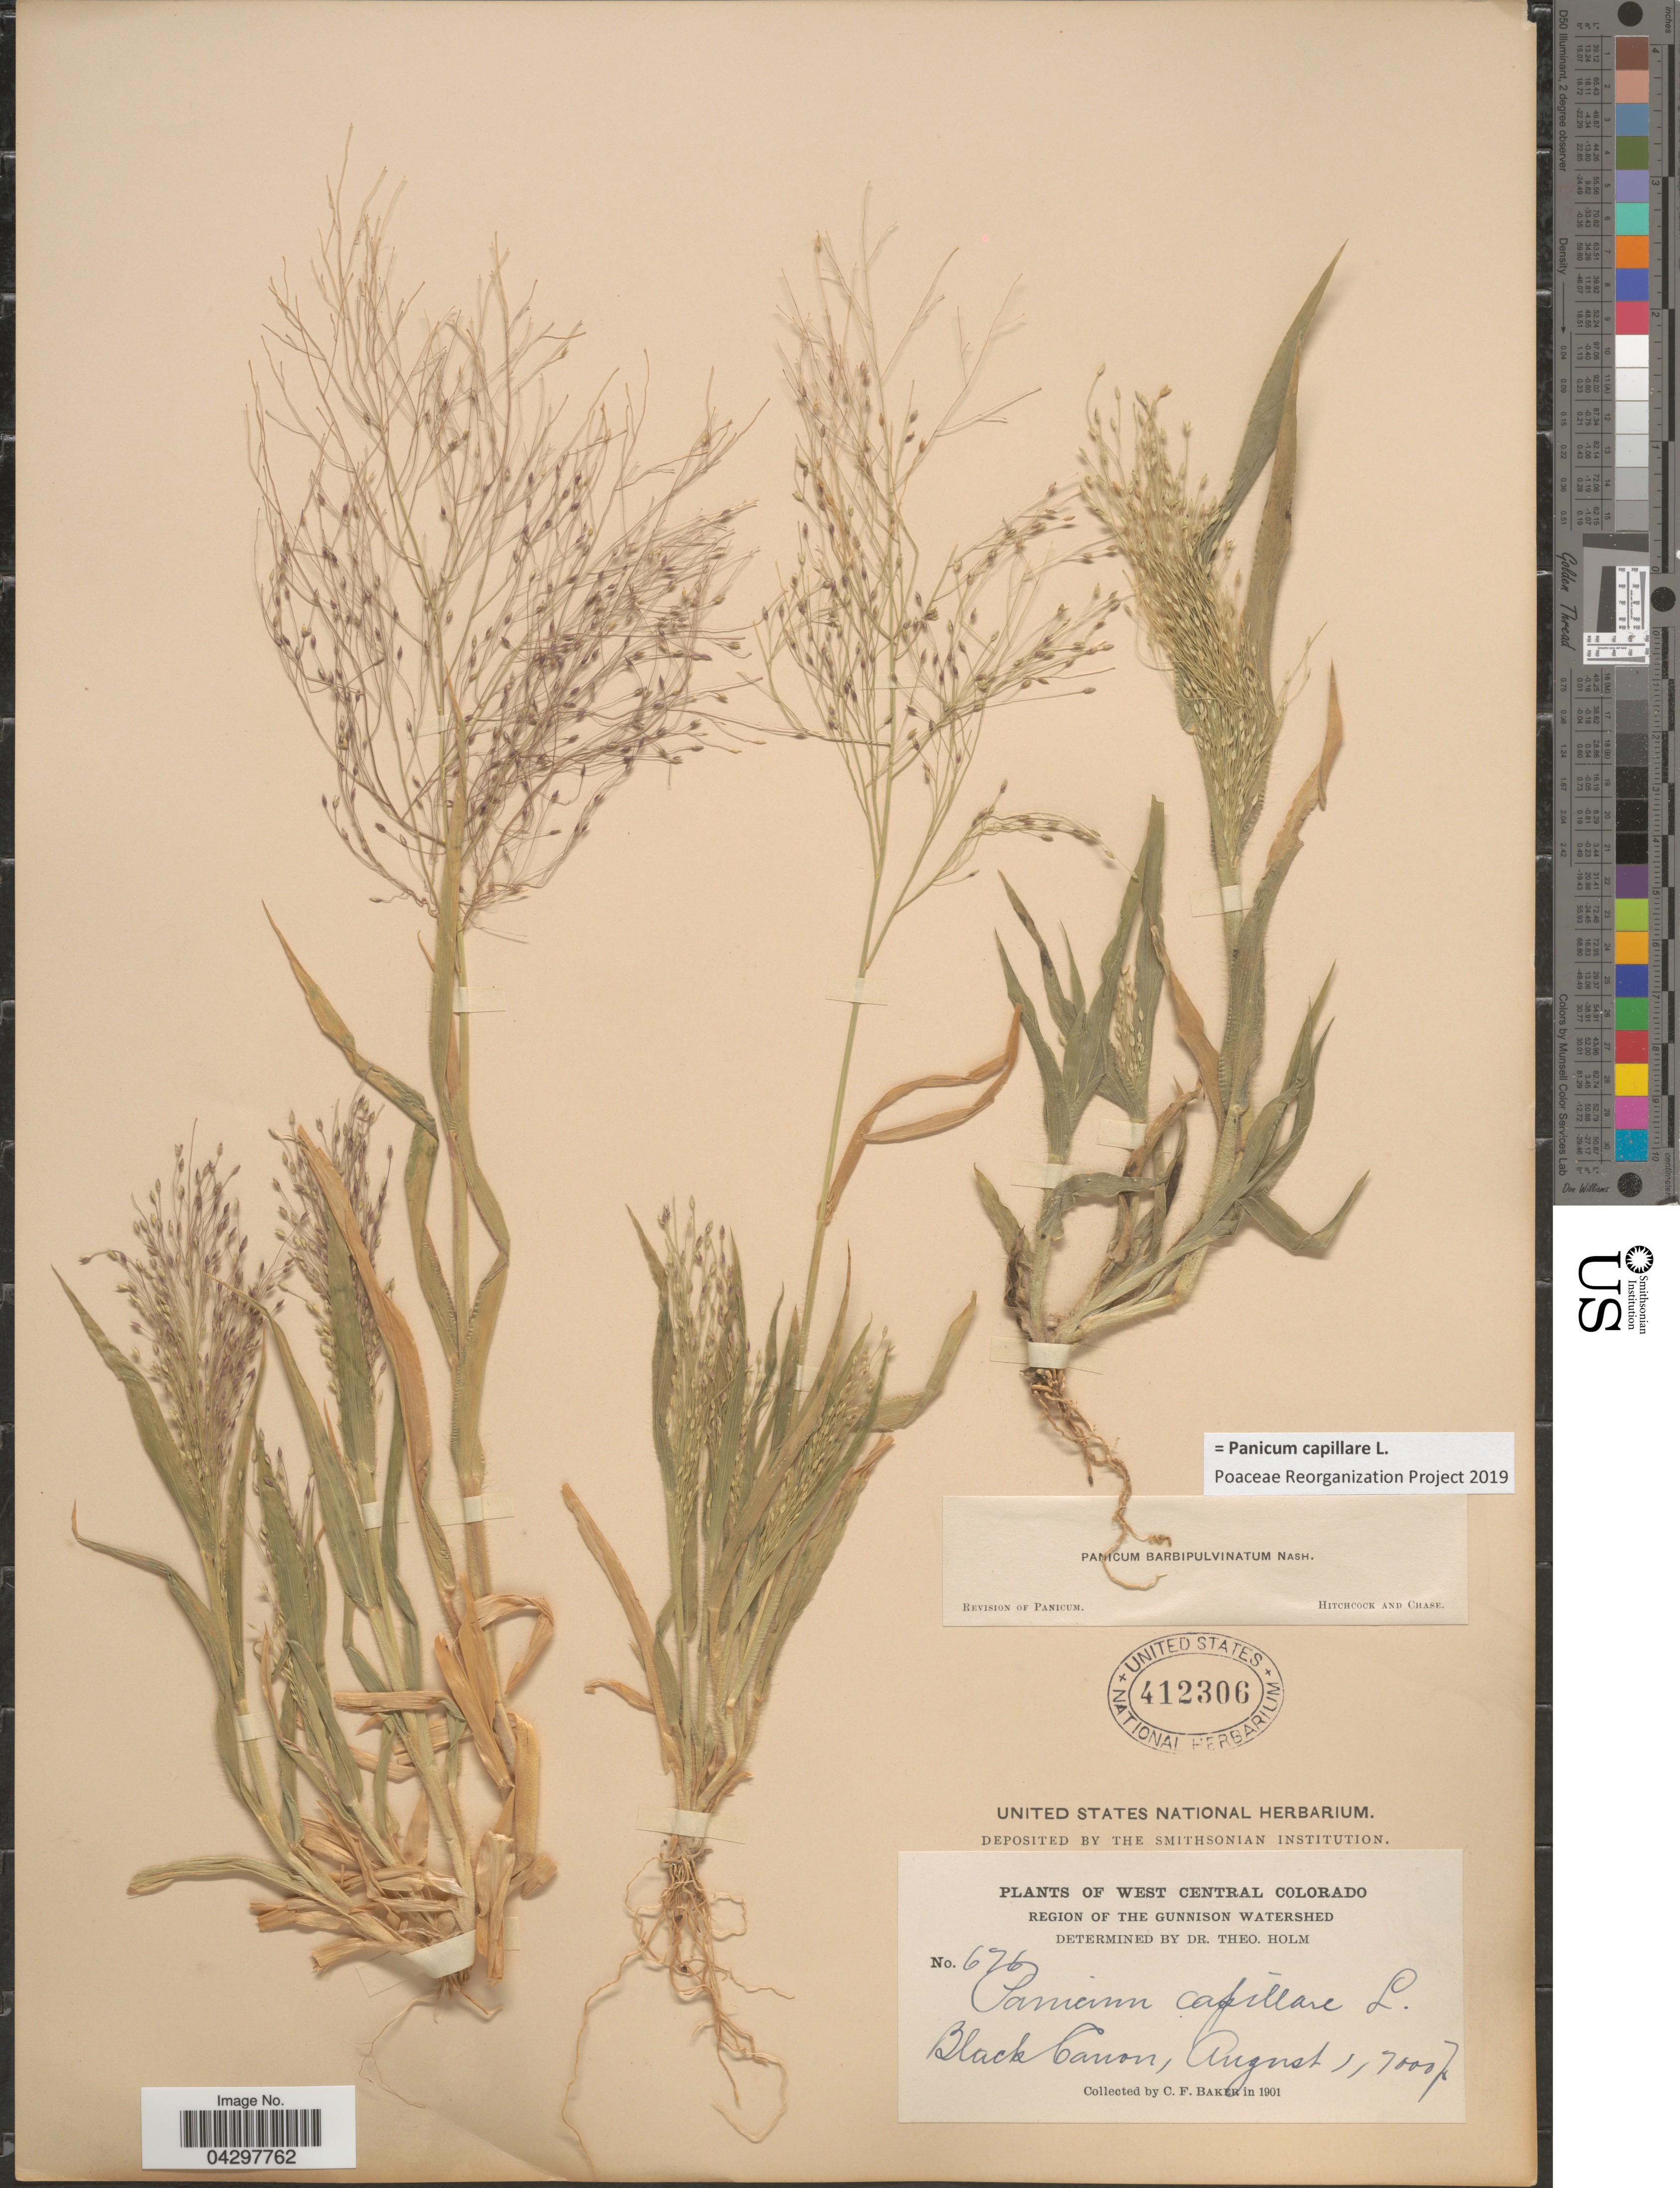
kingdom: Plantae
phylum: Tracheophyta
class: Liliopsida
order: Poales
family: Poaceae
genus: Panicum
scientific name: Panicum capillare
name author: L.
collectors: C. F. Baker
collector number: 676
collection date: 1901-08-01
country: United States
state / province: Colorado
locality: West Central Colorado. Region Of The Gunnison Watershed. Black Canon.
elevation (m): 2134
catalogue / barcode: US 412306